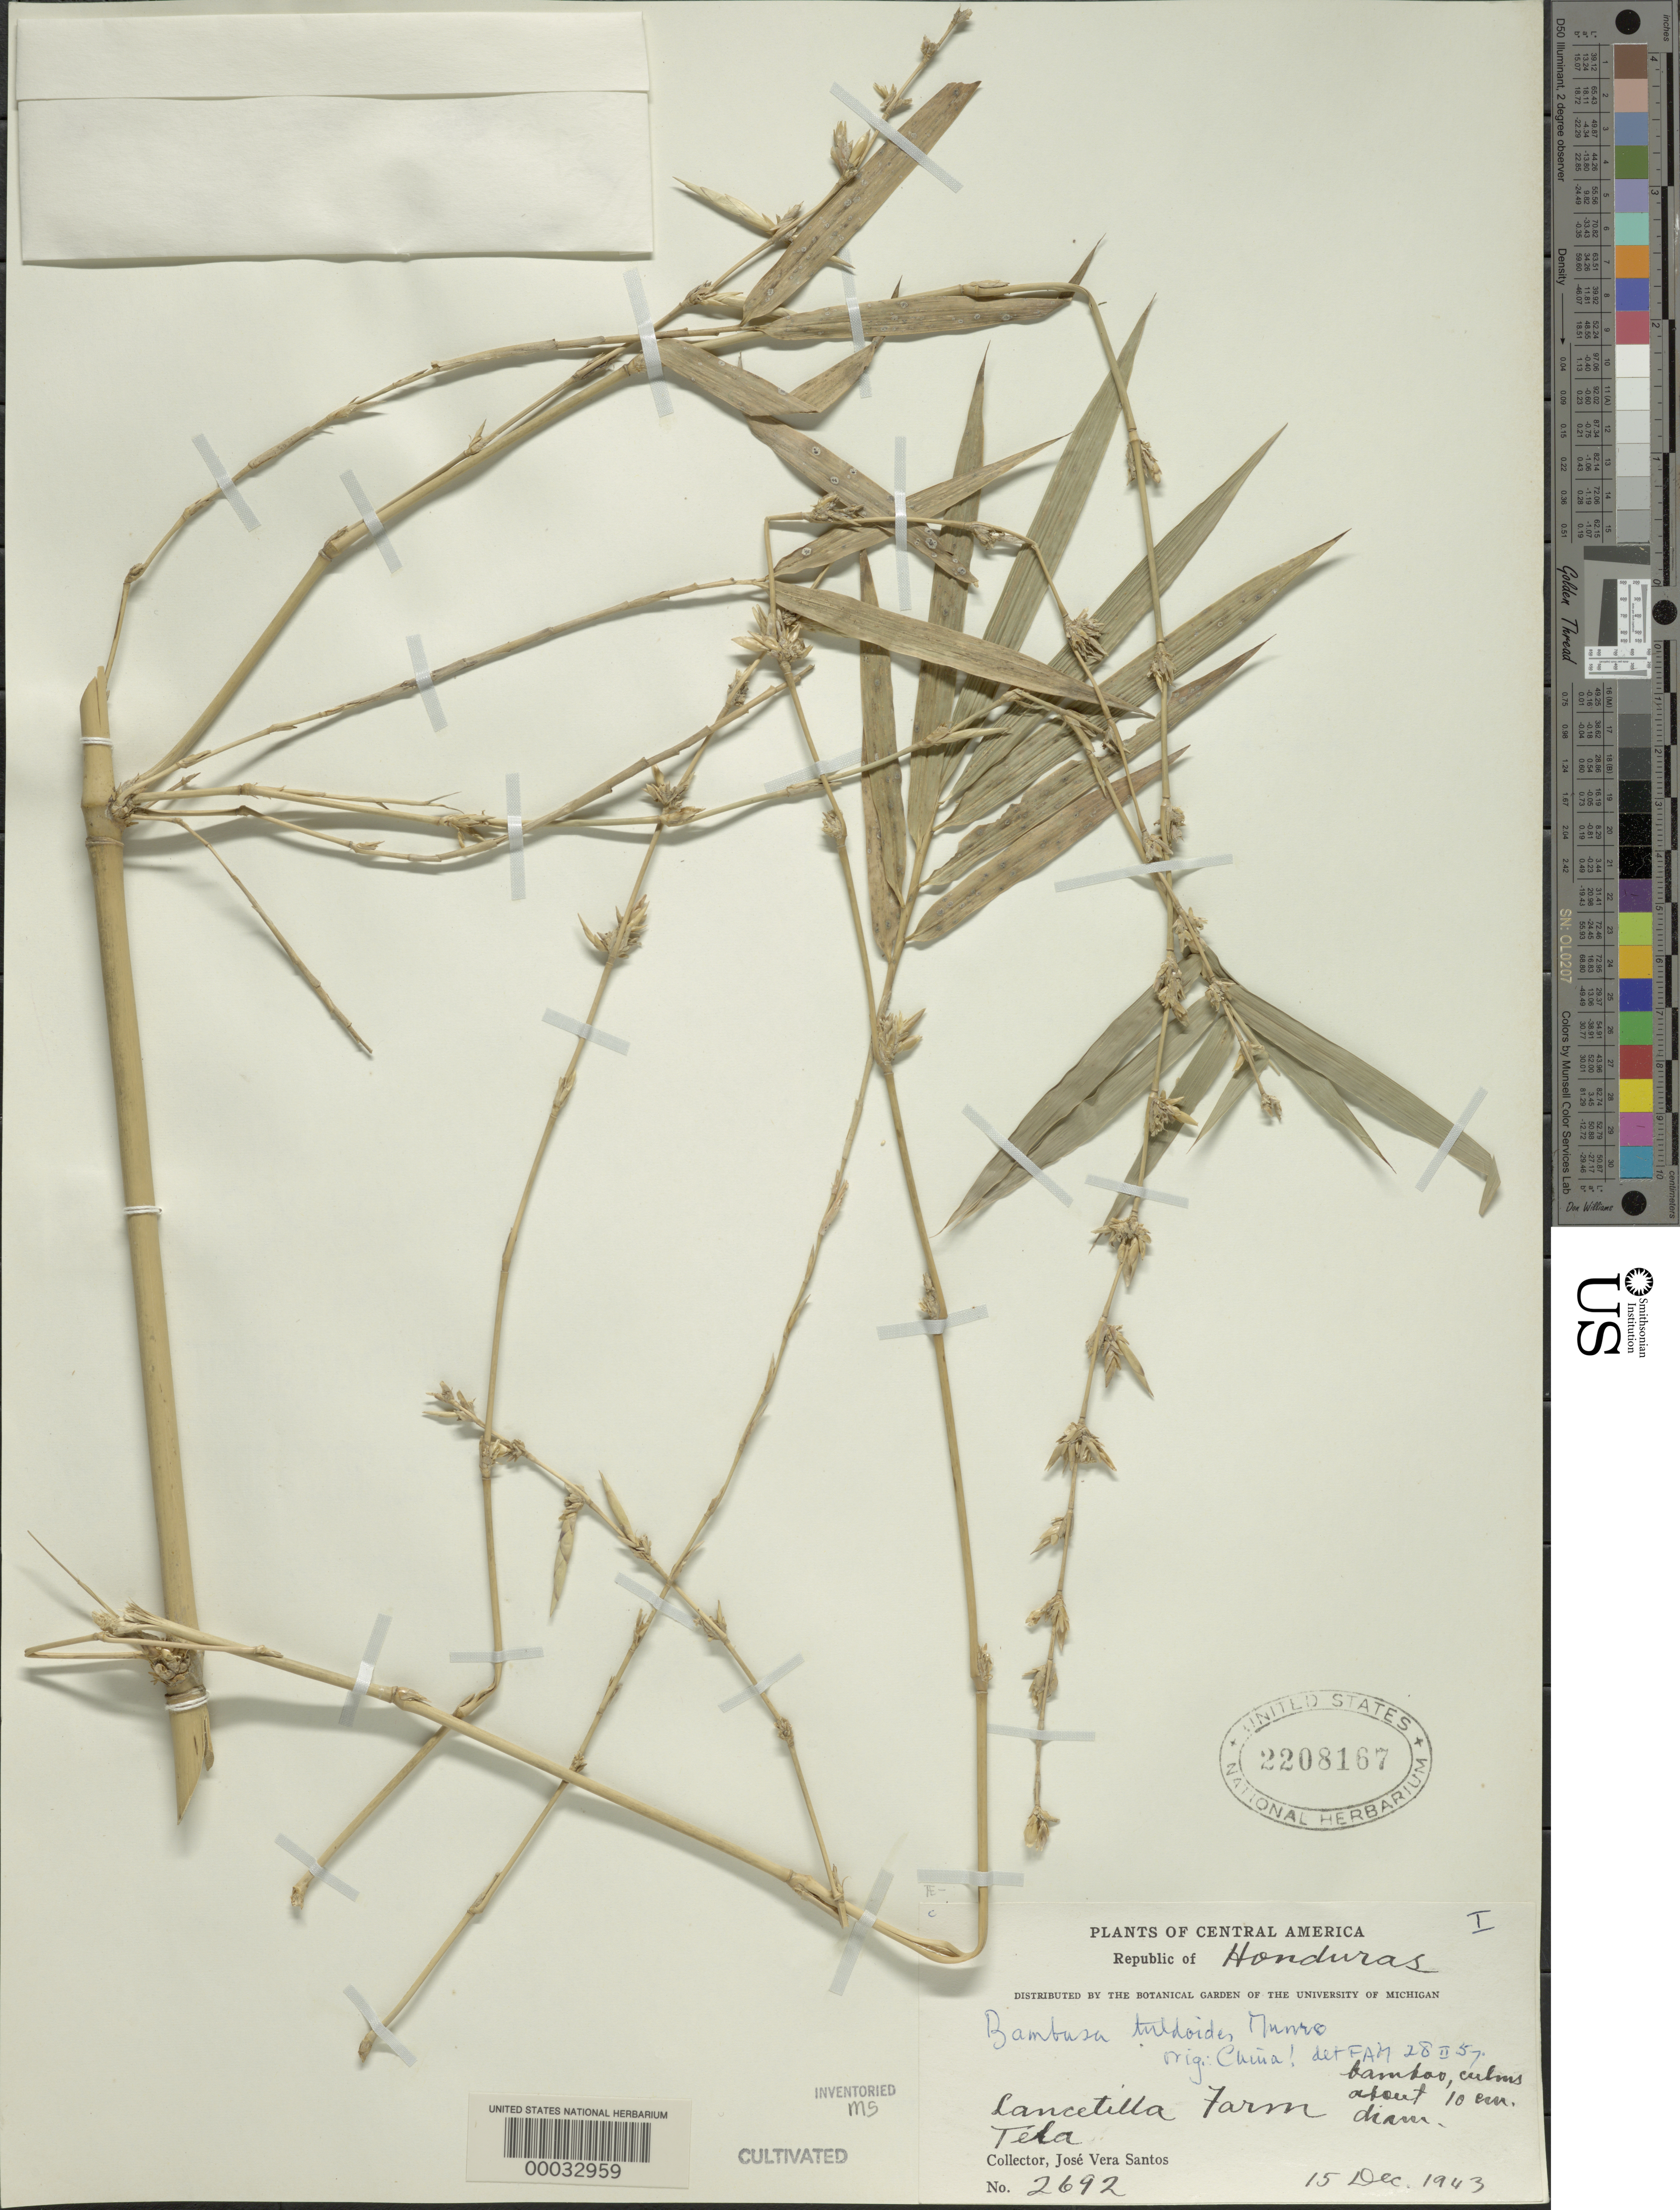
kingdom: Plantae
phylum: Tracheophyta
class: Liliopsida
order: Poales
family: Poaceae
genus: Bambusa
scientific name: Bambusa tuldoides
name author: Munro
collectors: J. V. Santos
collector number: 2692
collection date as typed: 15 Dec 1943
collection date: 1943-12-15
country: Honduras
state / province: Atlántida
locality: Tela, Lancetilla farm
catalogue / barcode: US 2208167